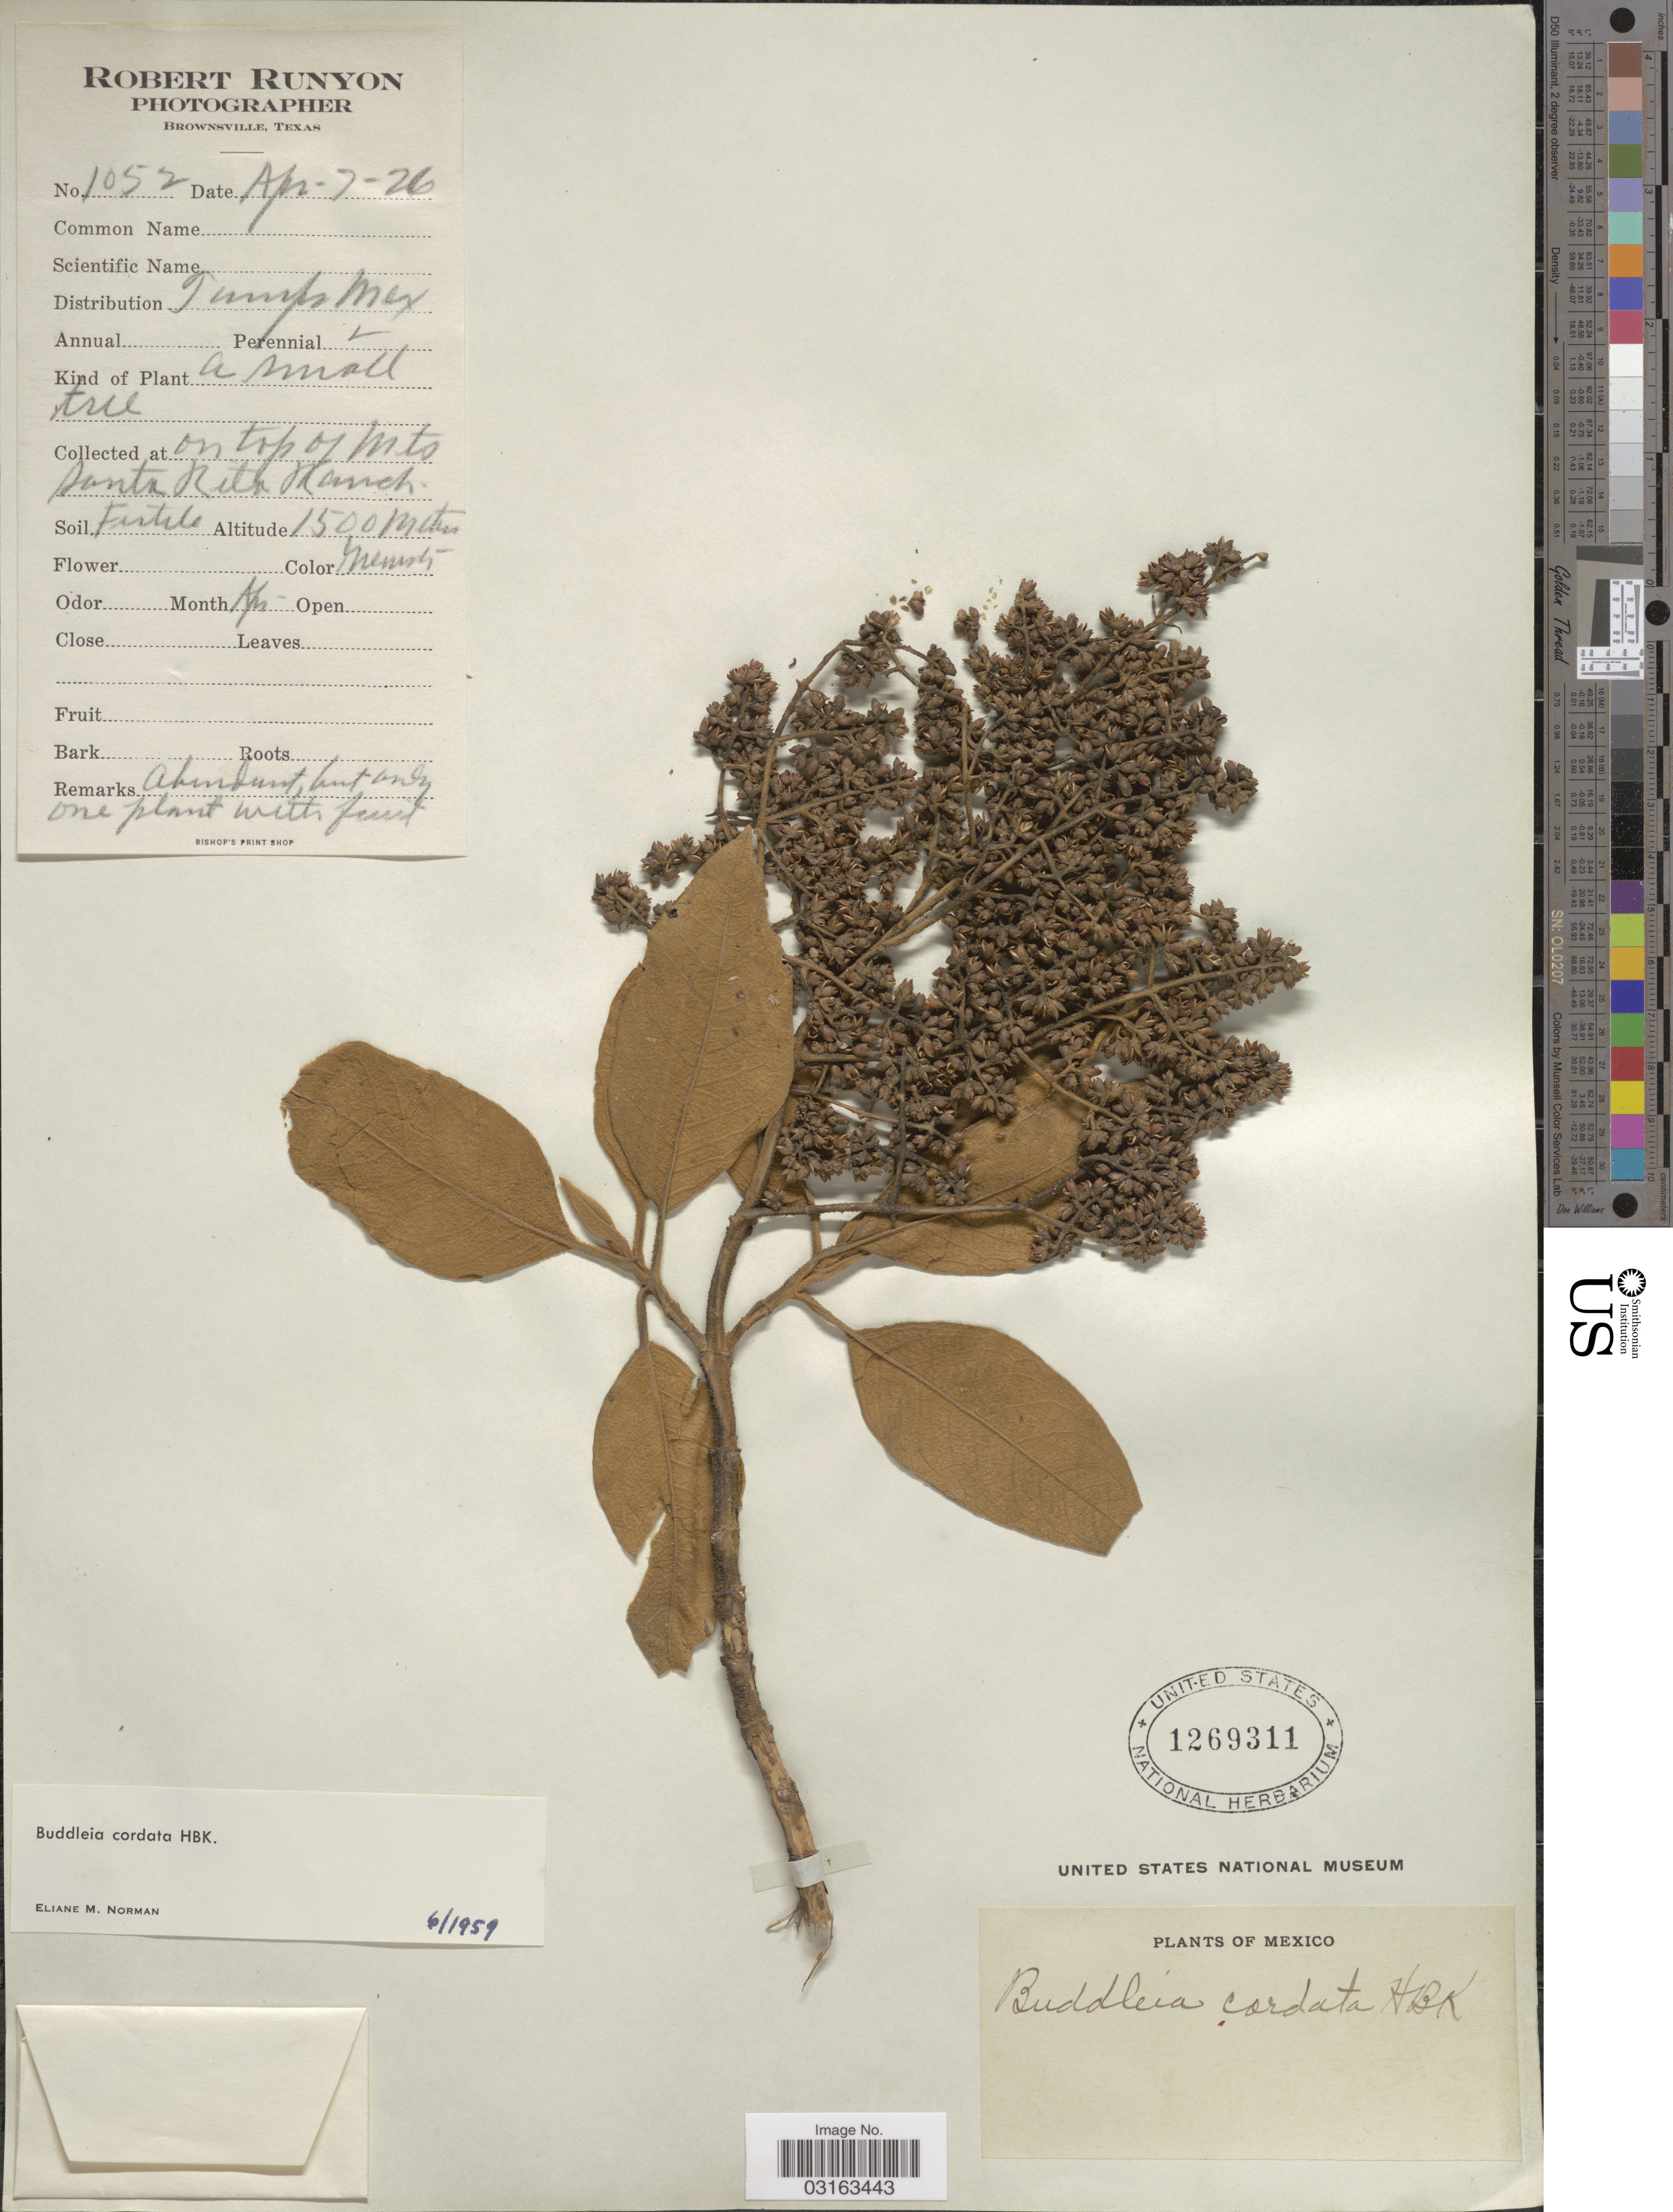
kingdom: Plantae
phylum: Tracheophyta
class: Magnoliopsida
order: Lamiales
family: Scrophulariaceae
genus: Buddleja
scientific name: Buddleja cordata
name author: Kunth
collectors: R. Runyon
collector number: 1052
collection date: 1926-04-07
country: Mexico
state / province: Tamaulipas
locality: On top of mts Santa Rita Ranch.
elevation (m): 1500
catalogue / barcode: US 1269311